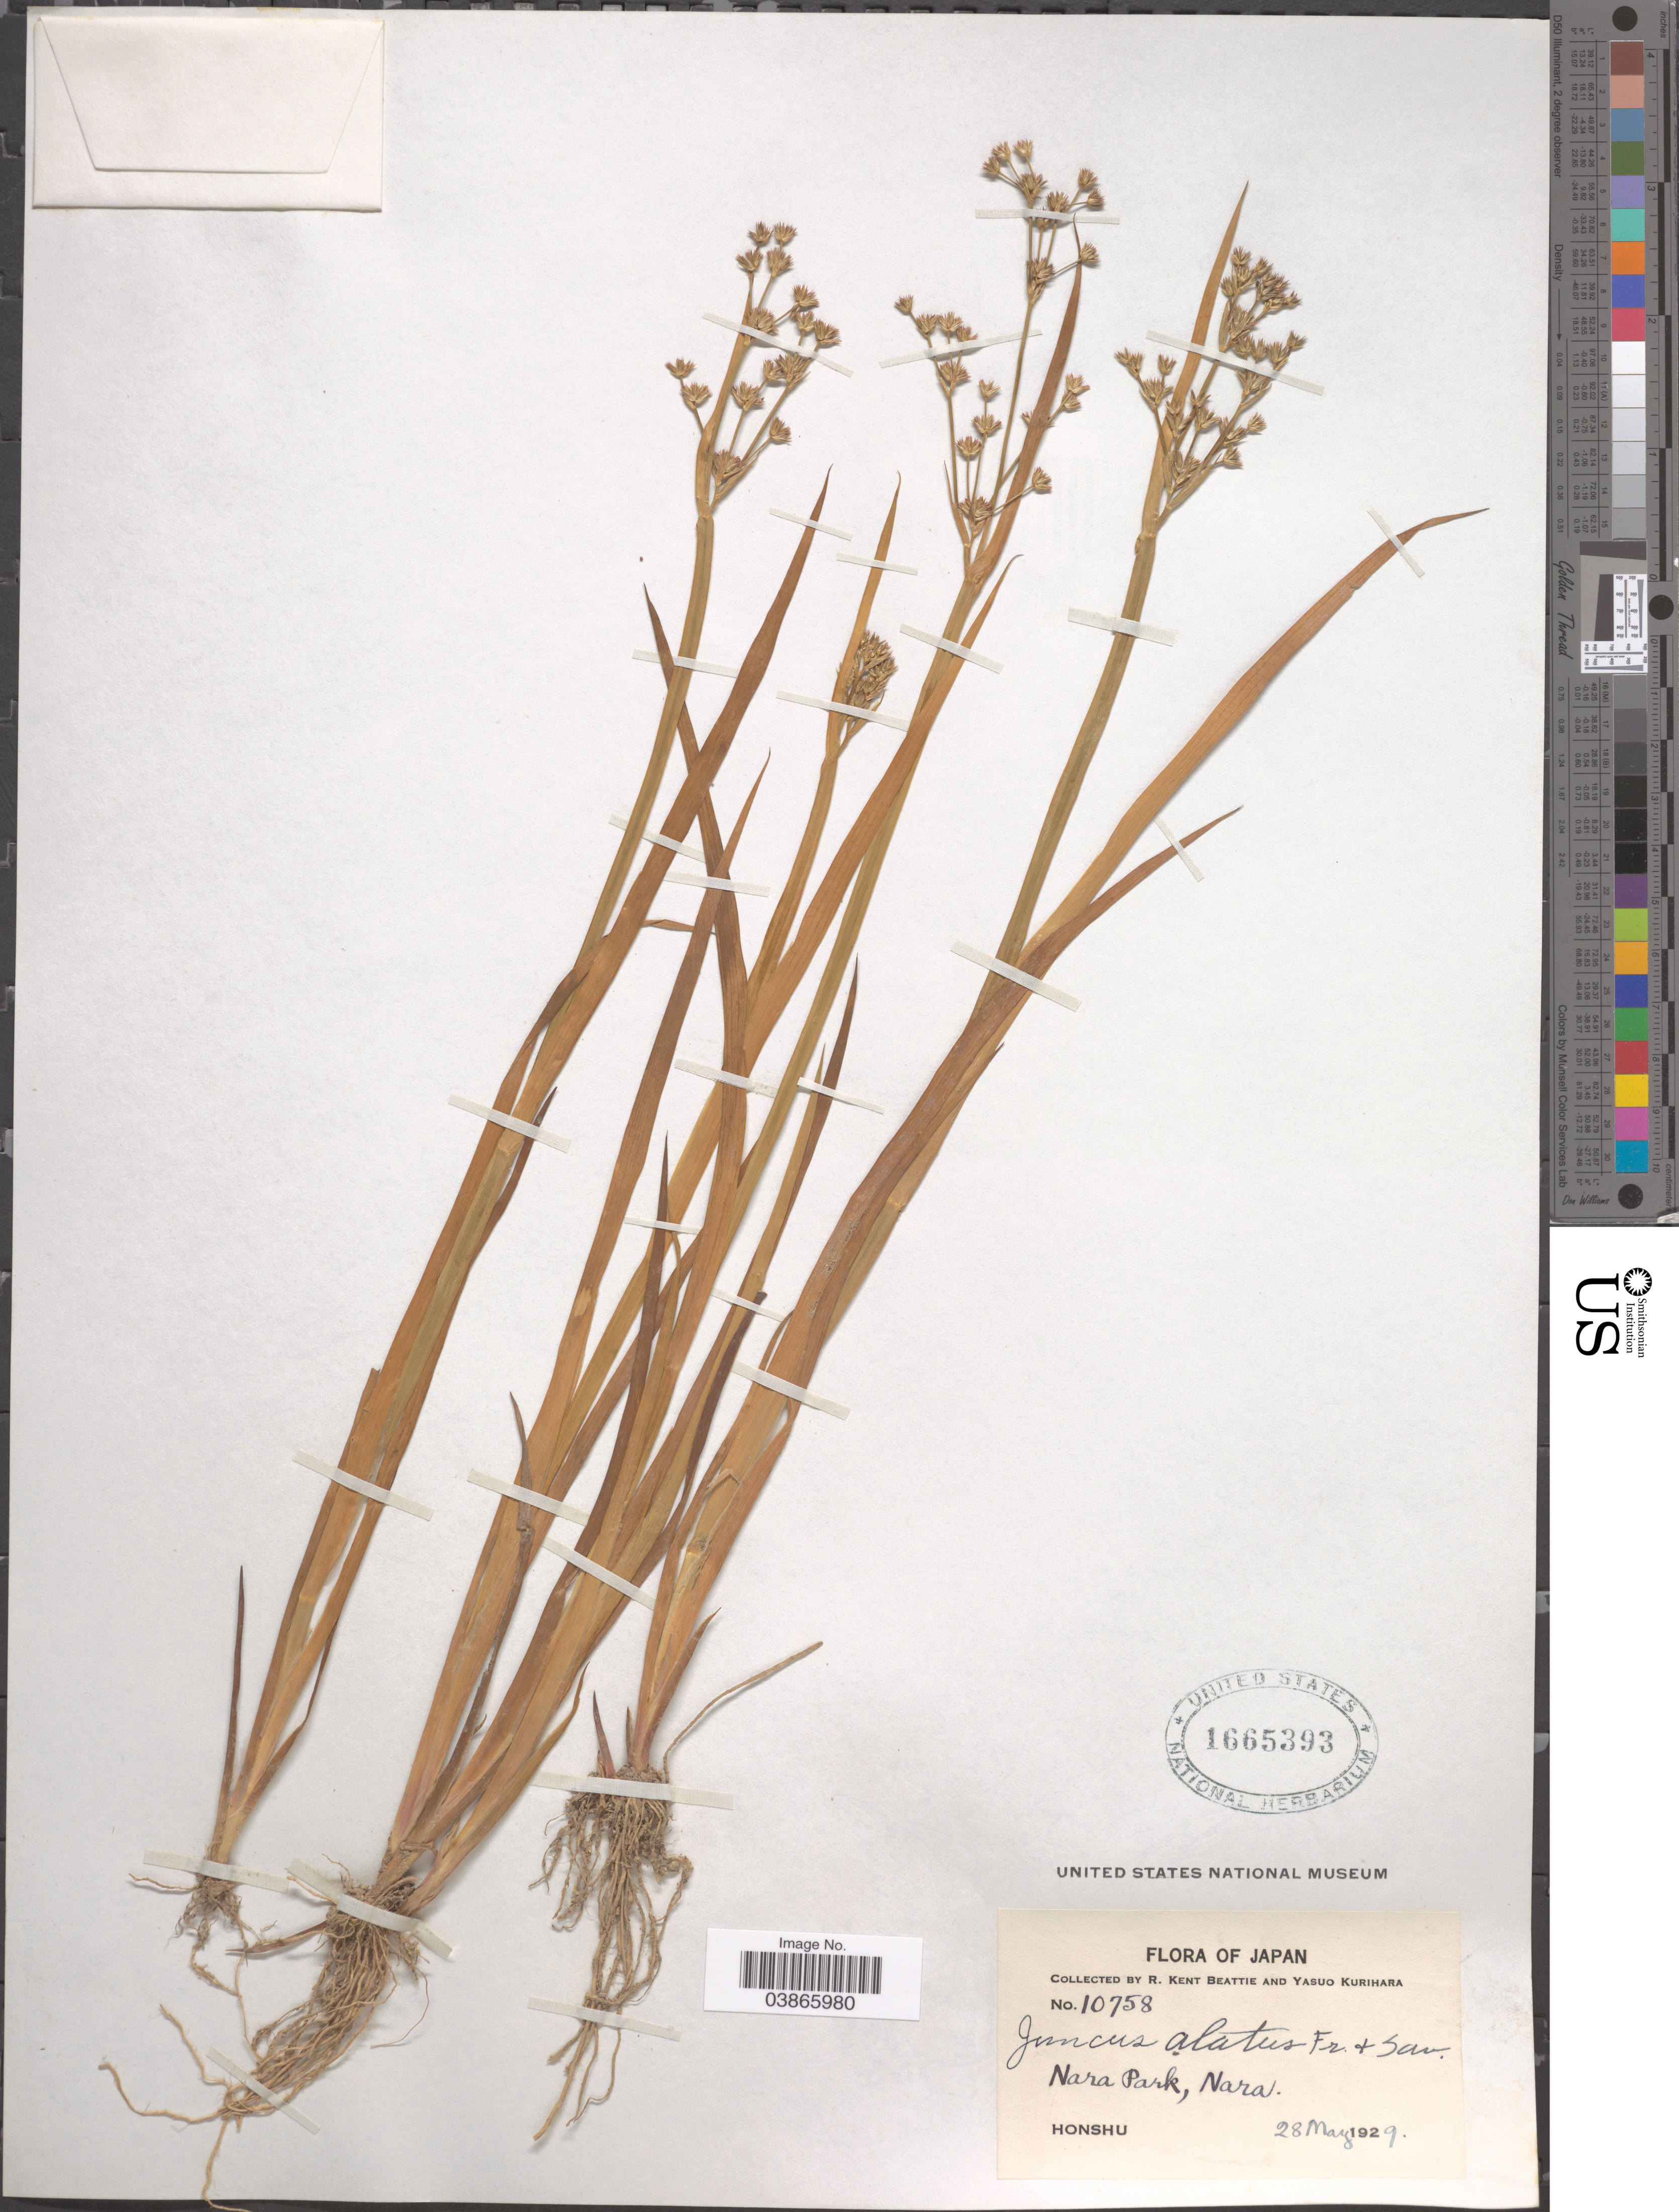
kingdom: Plantae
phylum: Tracheophyta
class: Liliopsida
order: Poales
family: Juncaceae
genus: Juncus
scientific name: Juncus alatus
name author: Franch. & Sav.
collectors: R. K. Beattie & Y. Kurihara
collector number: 10758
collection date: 1929-05-28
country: Japan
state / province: Nara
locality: Nara Park, Nara. Honshu.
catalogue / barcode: US 1665393